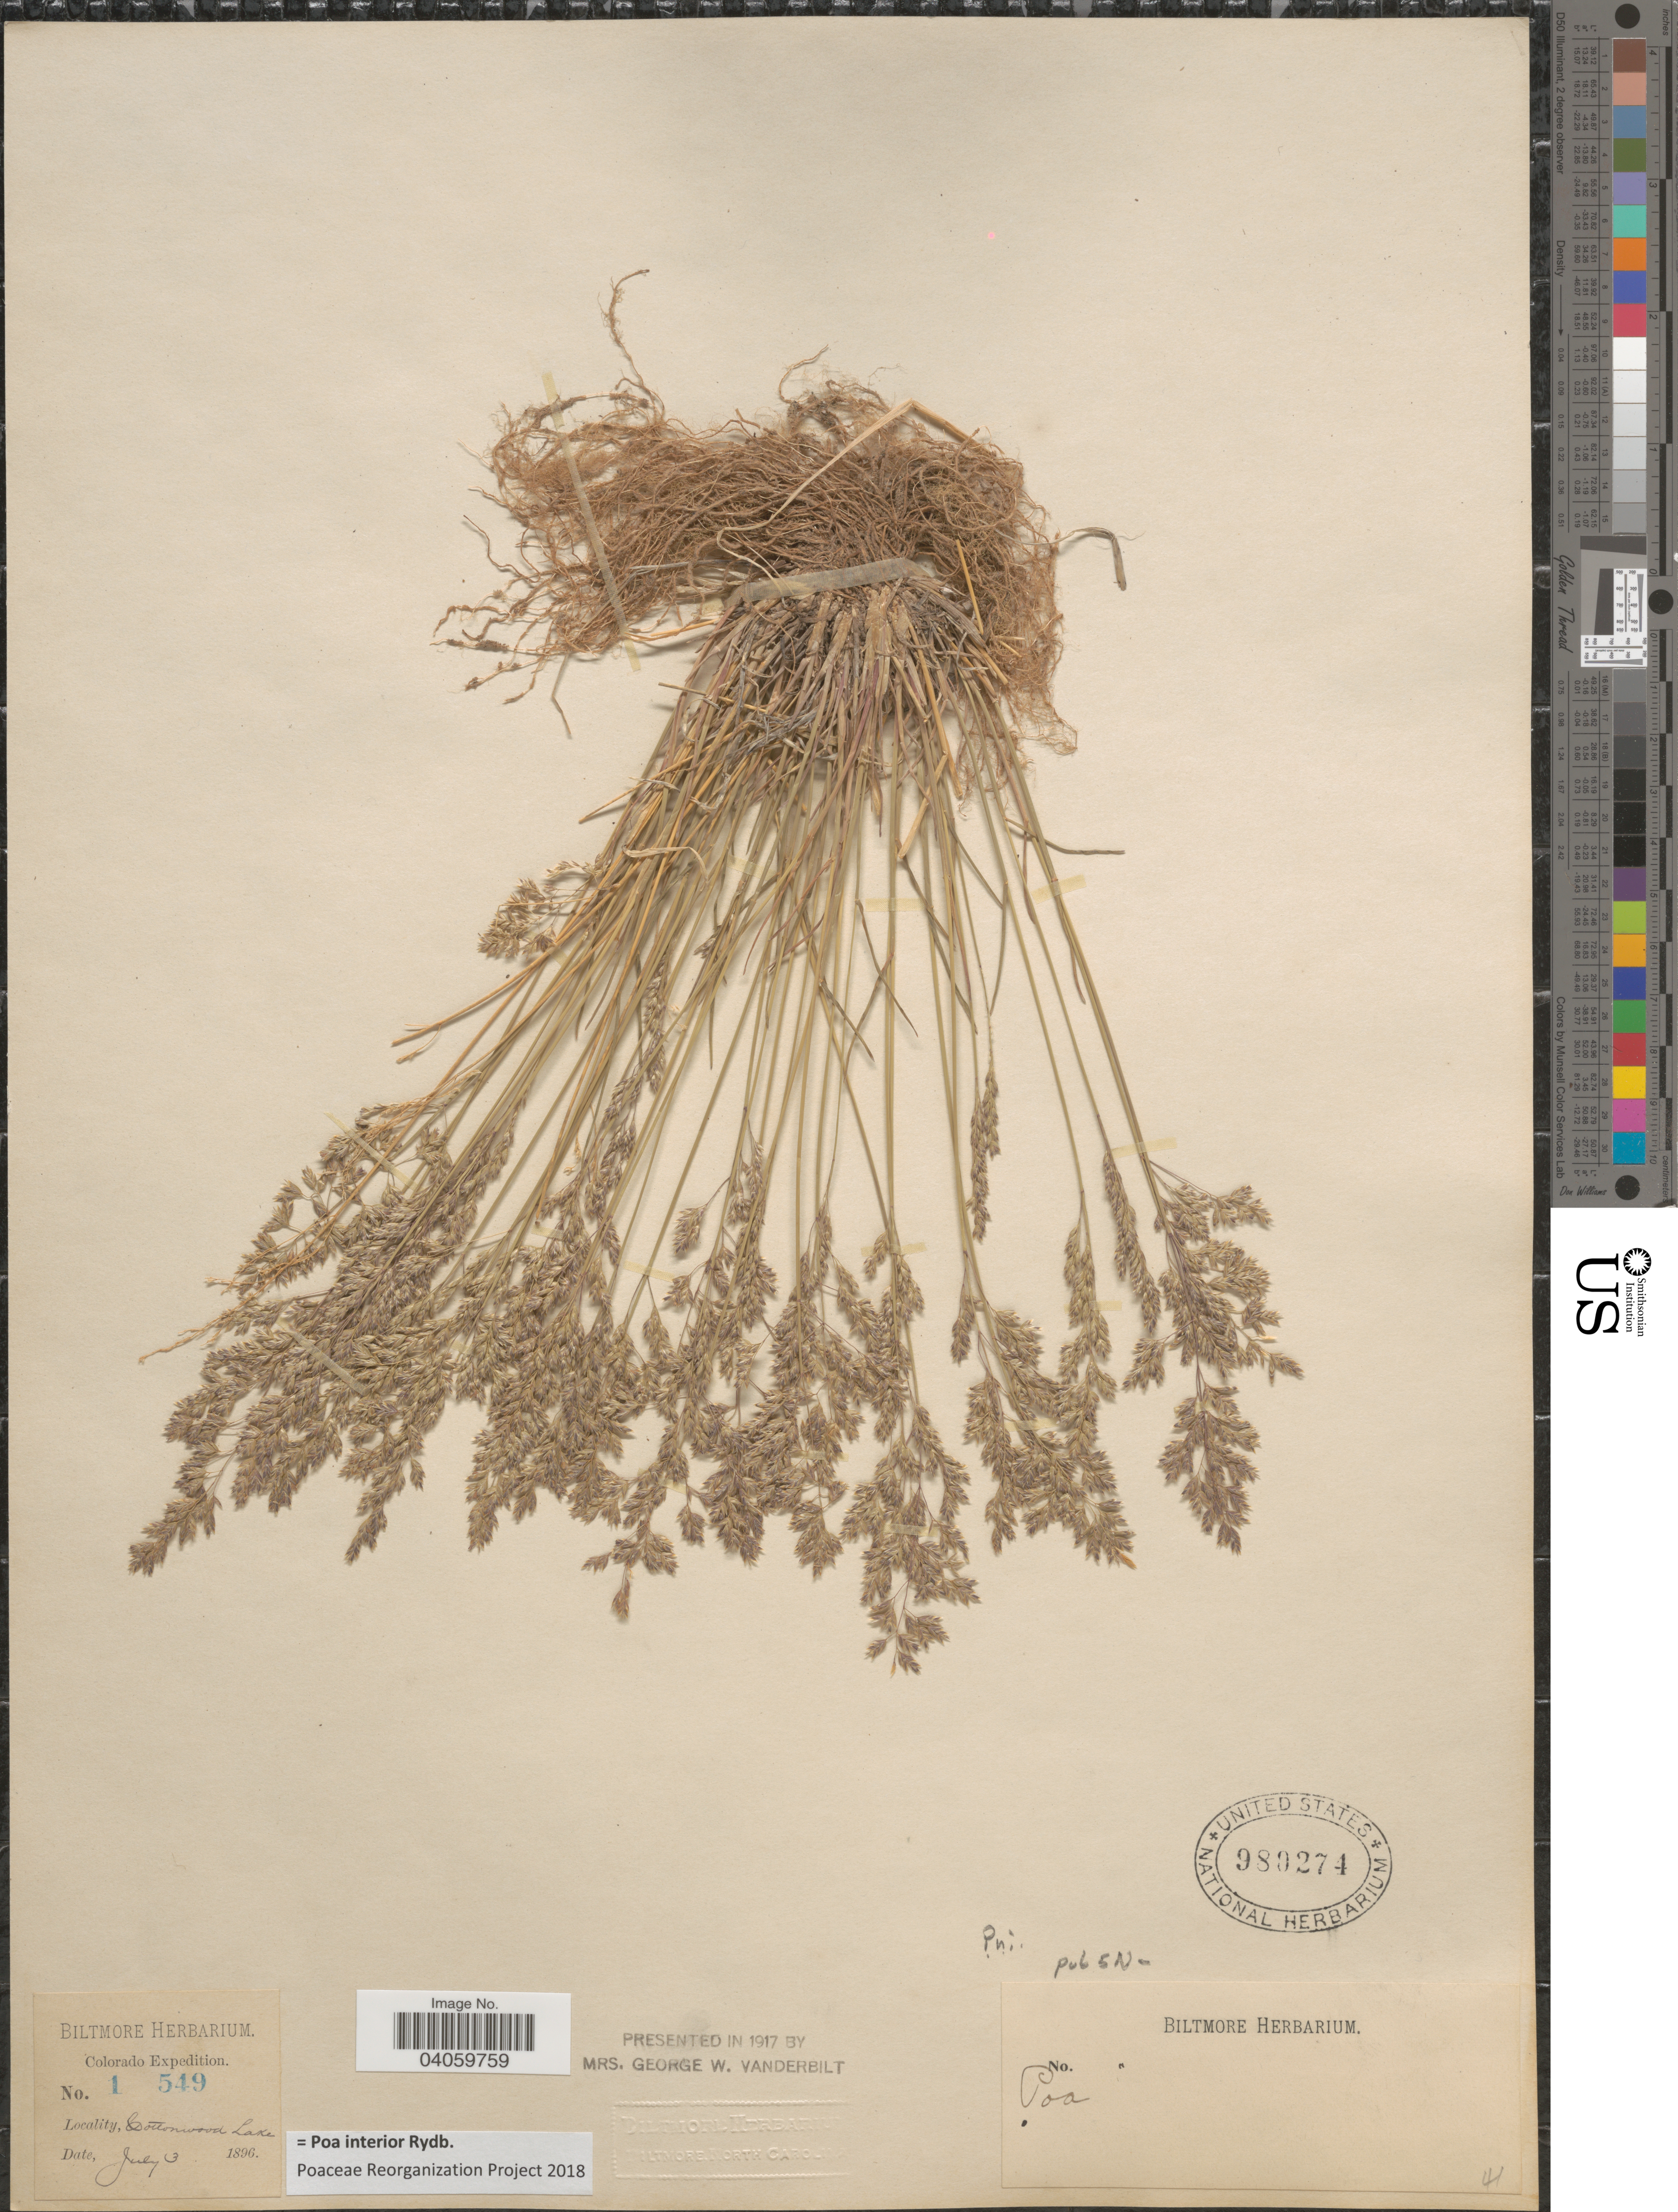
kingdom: Plantae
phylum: Tracheophyta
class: Liliopsida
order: Poales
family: Poaceae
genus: Poa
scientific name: Poa interior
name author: Rydb.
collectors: ex herb. Biltmore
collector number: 1549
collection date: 1896-07-03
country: United States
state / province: Colorado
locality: Cottonwood Lake.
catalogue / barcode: US 980274